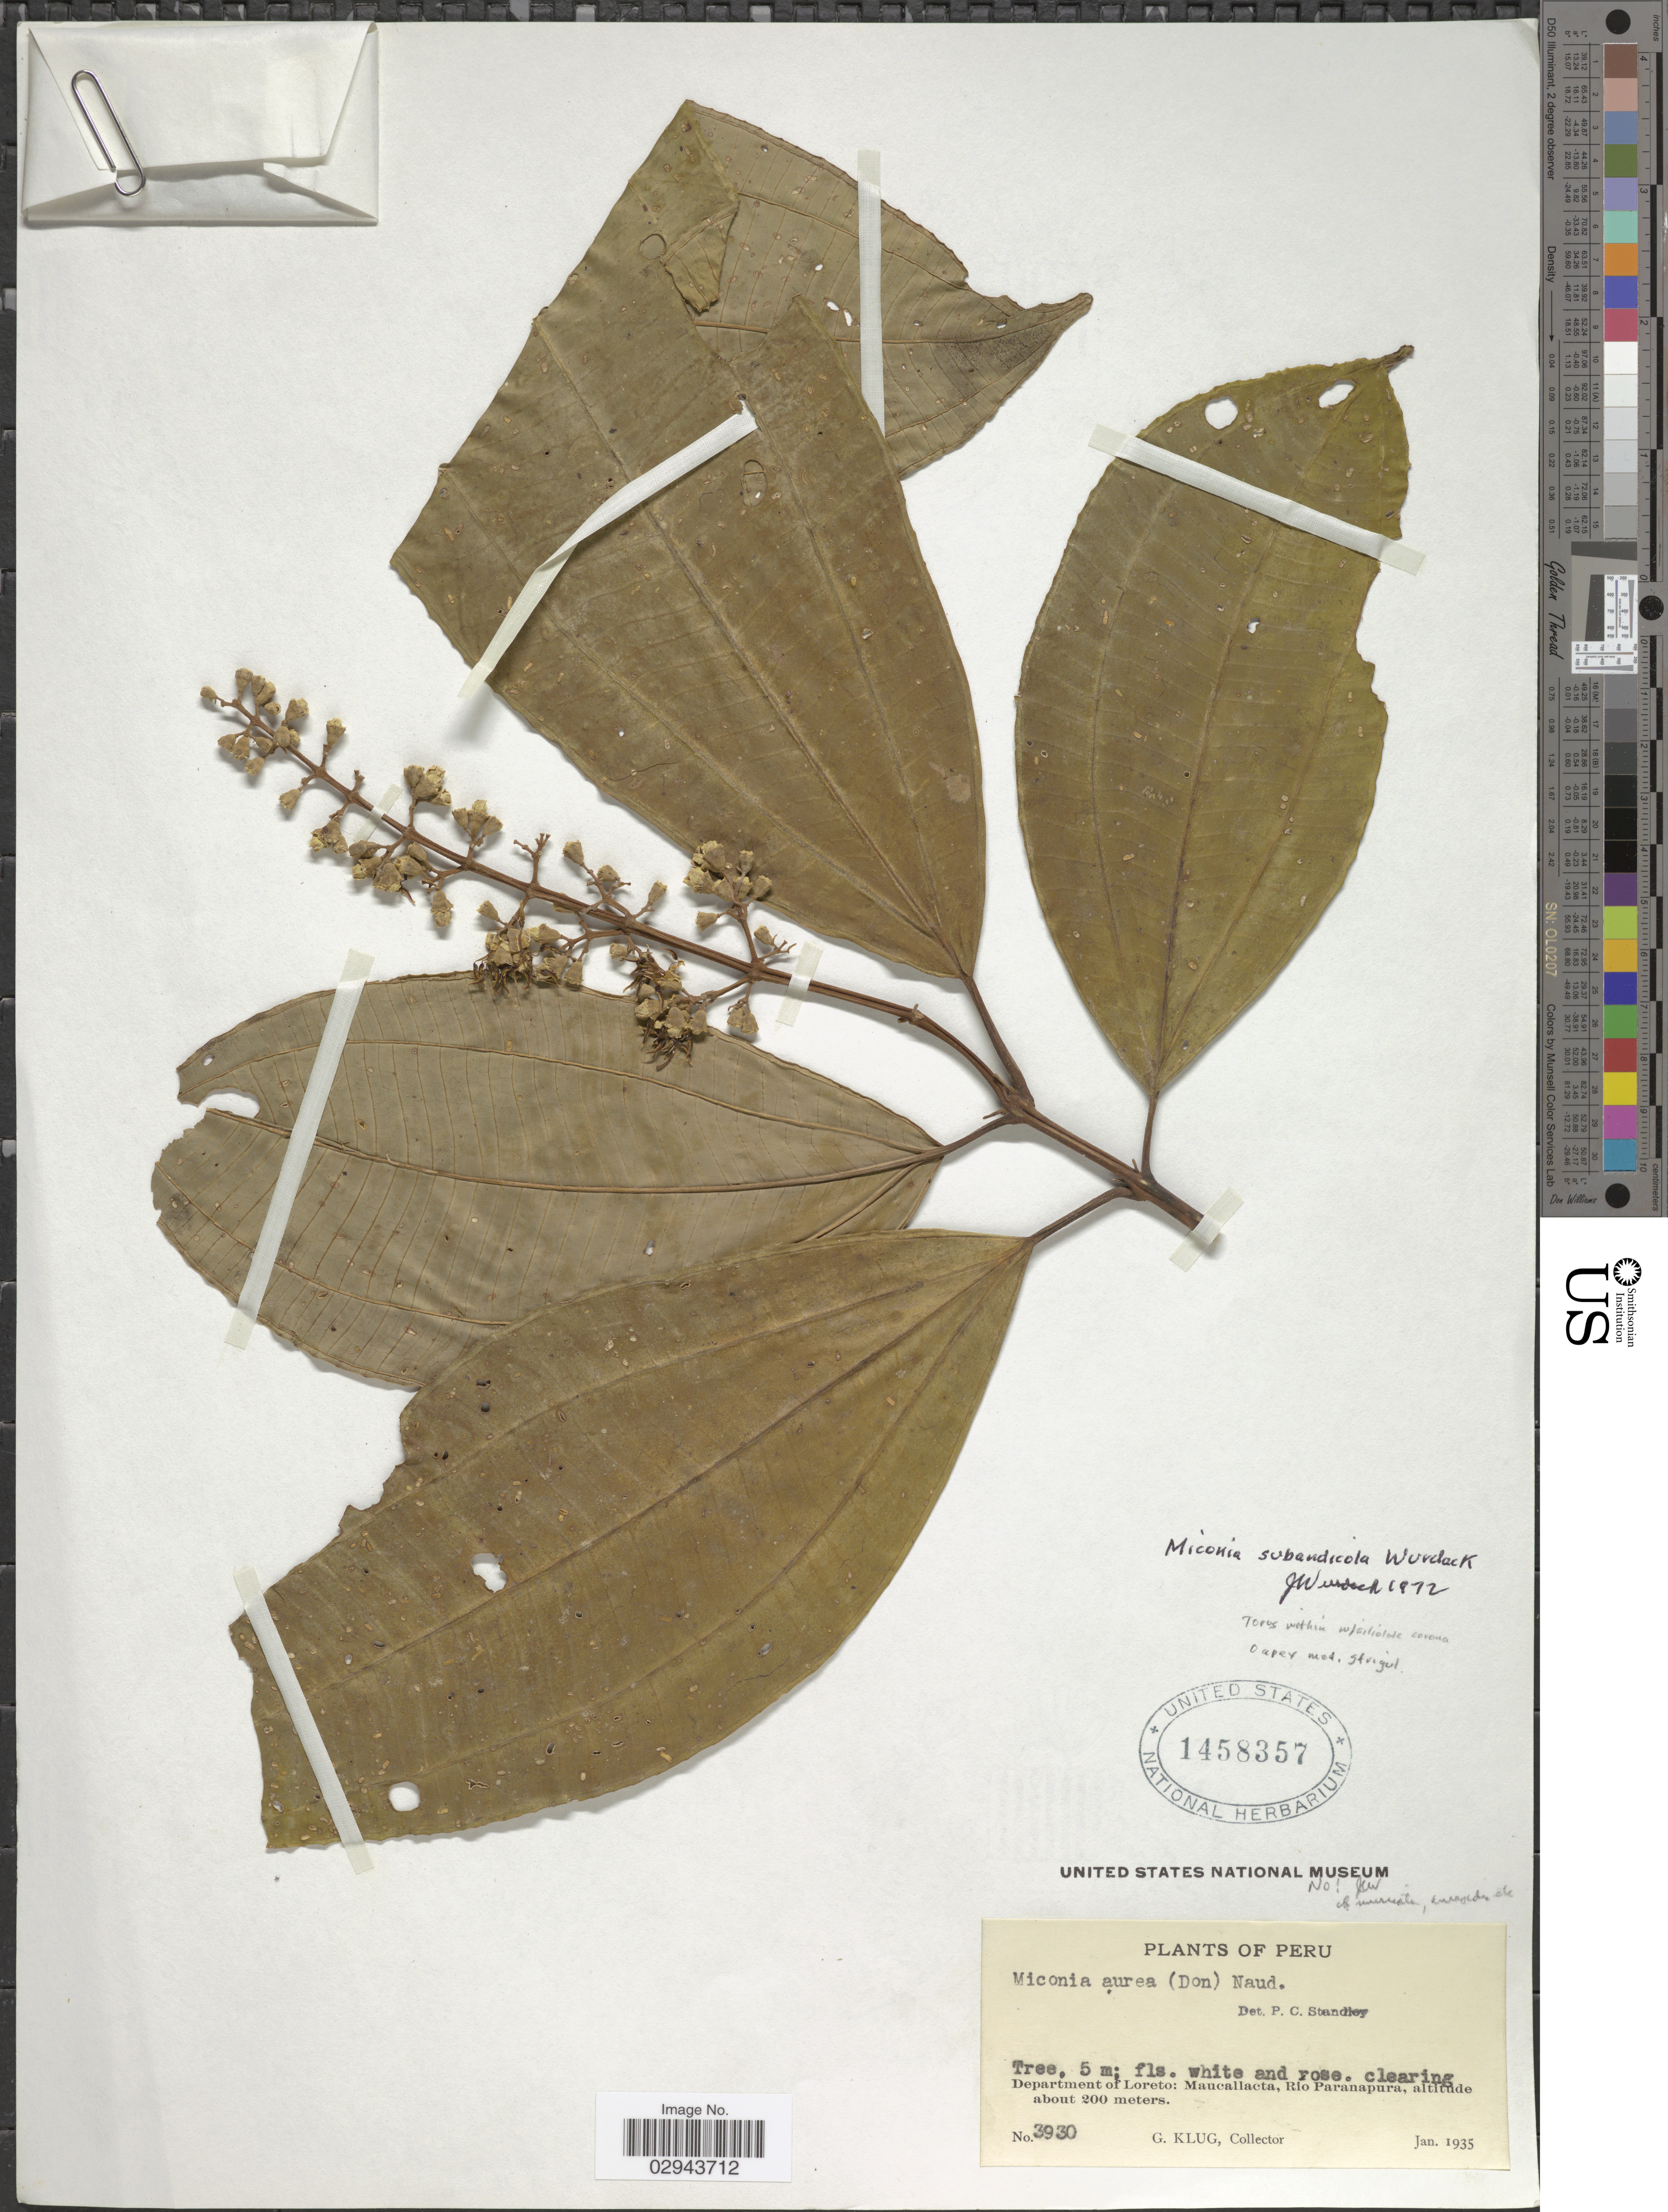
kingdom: Plantae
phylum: Tracheophyta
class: Magnoliopsida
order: Myrtales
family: Melastomataceae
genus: Miconia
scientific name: Miconia subandicola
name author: Wurdack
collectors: G. Klug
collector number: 3930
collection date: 1935-01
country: Peru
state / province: Loreto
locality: Department of Loreto: Maucallacta, Rio Paranapura.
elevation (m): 200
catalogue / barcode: US 1458357